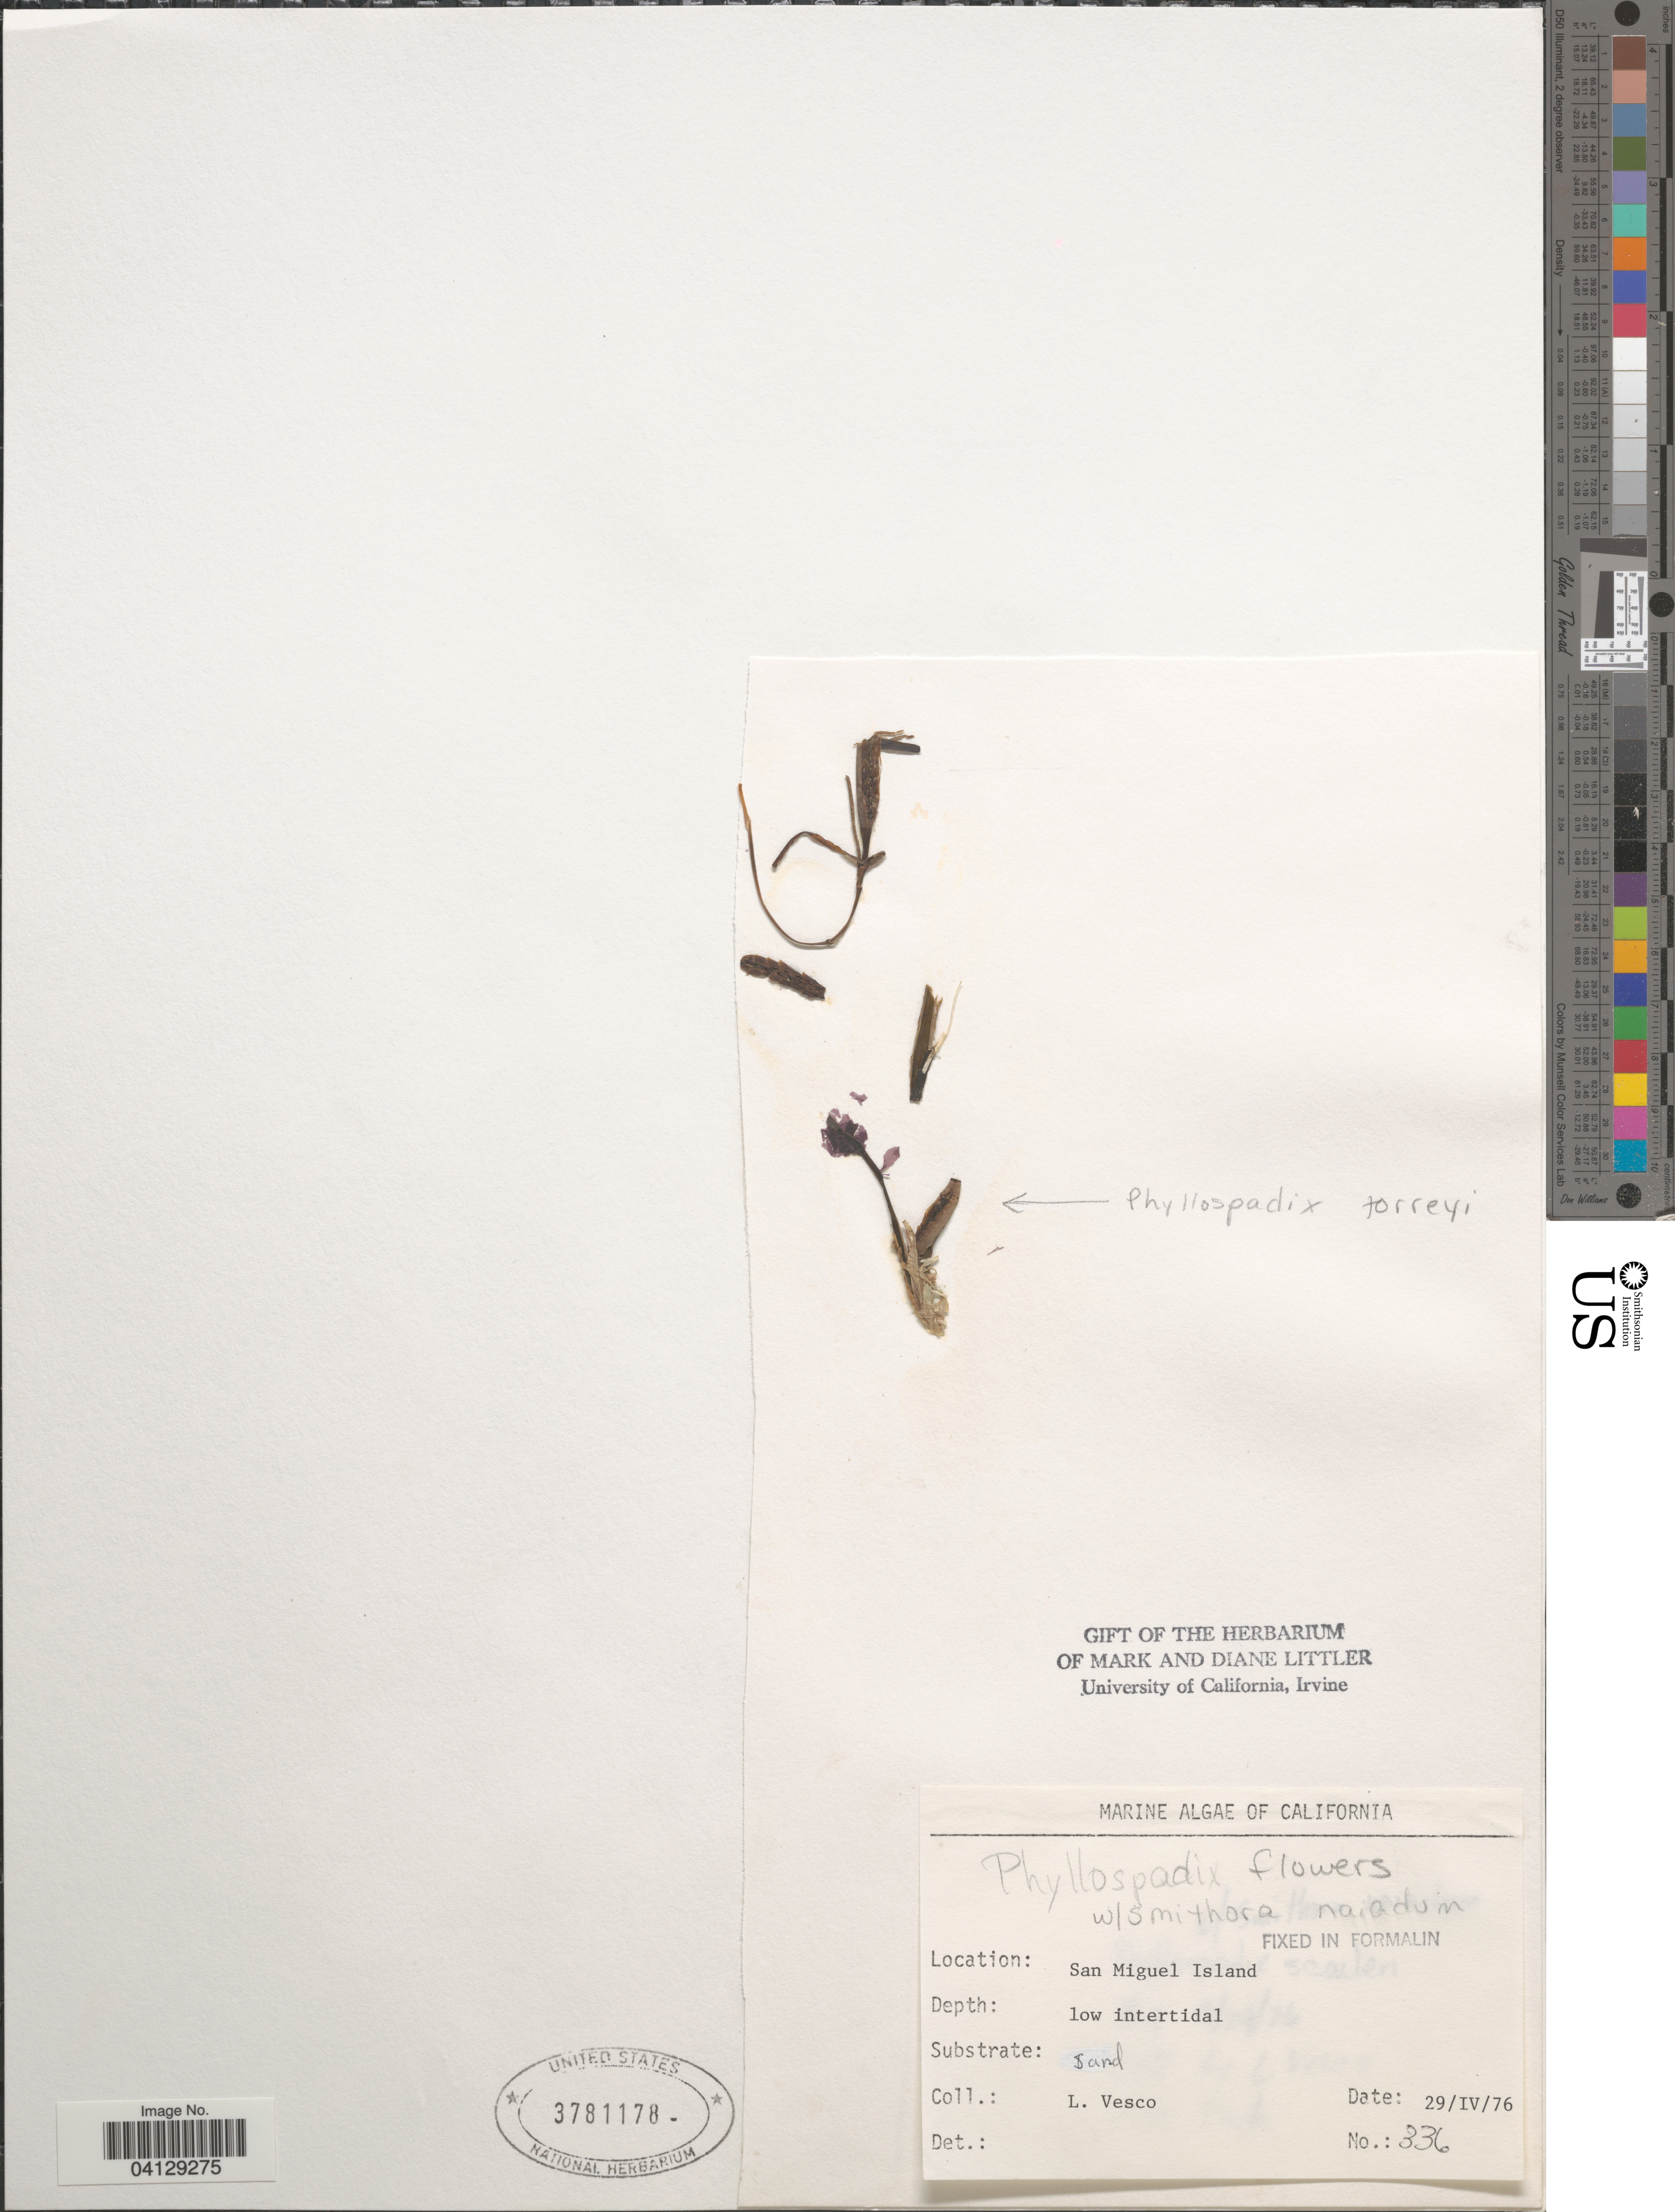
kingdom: Plantae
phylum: Tracheophyta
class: Liliopsida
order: Alismatales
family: Zosteraceae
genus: Phyllospadix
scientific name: Phyllospadix torreyi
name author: S. Watson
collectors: L. Vesco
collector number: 336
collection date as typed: Transcribed d/m/y: 29/4/76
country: United States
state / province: California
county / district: Santa Barbara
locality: San Miguel Island.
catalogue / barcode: US 3781178